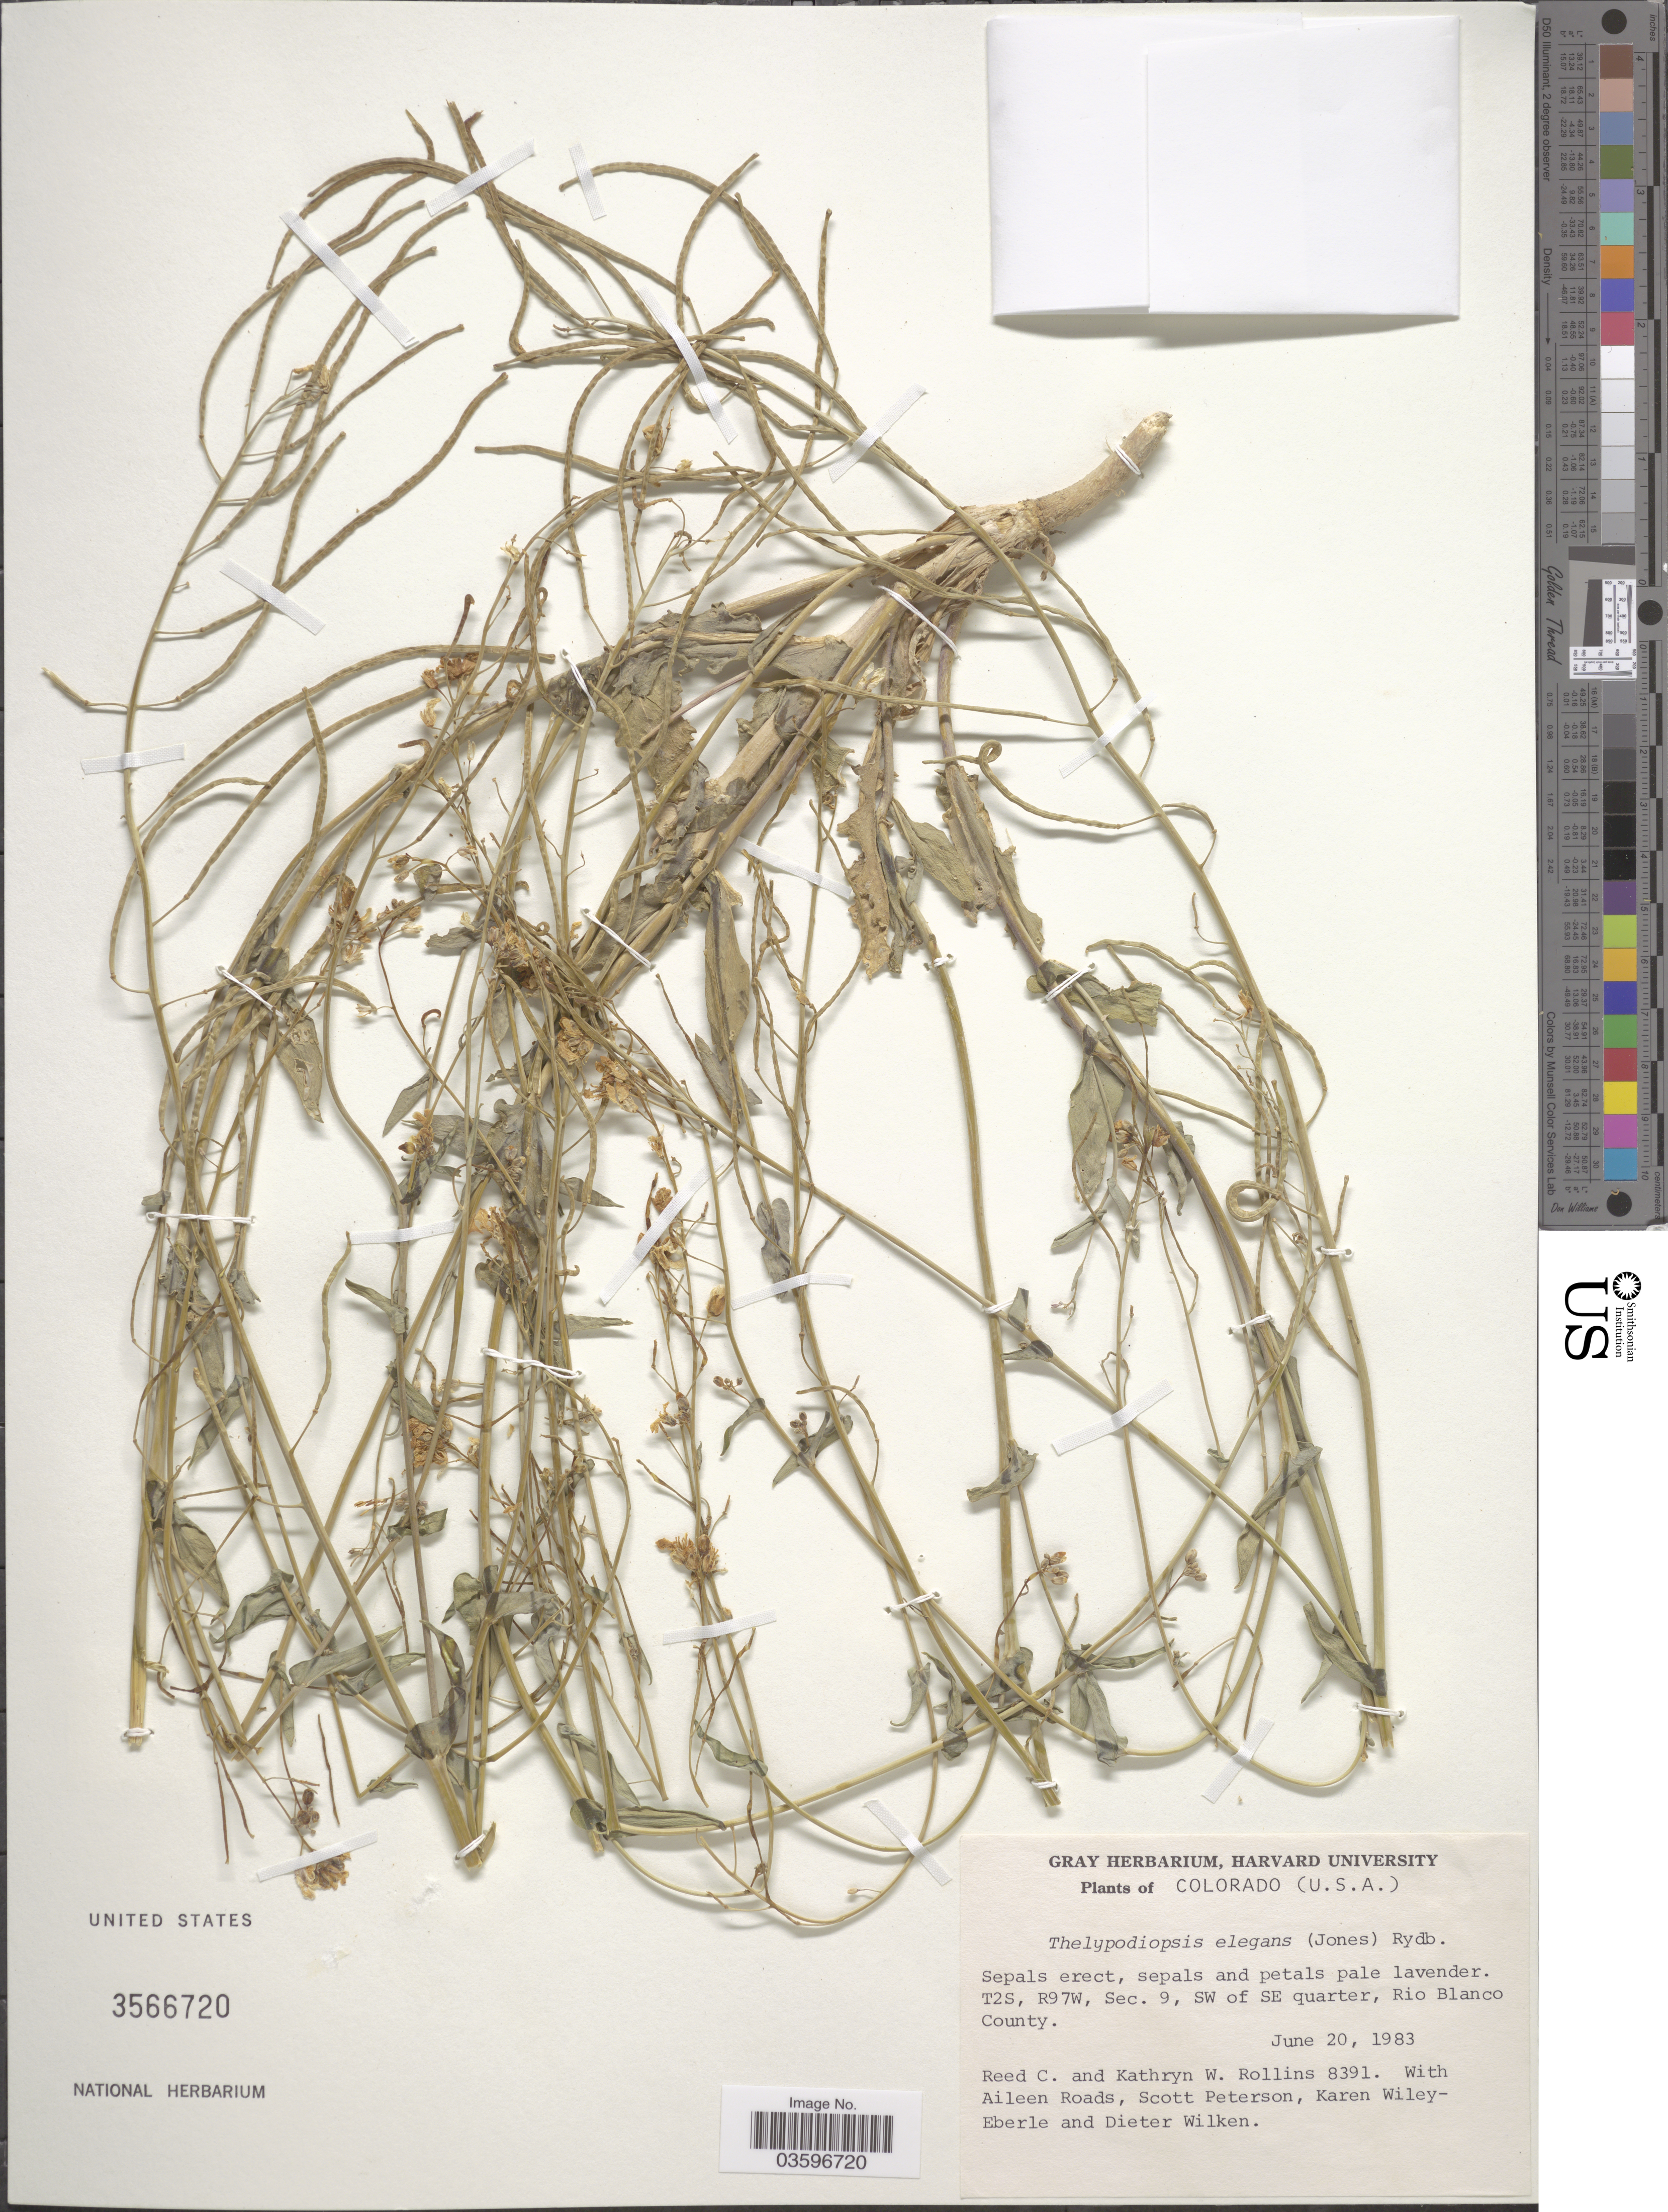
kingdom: Plantae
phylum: Tracheophyta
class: Magnoliopsida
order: Brassicales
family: Brassicaceae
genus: Thelypodiopsis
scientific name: Thelypodiopsis elegans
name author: (M.E. Jones) Rydb.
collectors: R. C. Rollins, K. W. Rollins, A. Roads, S. Peterson & et al.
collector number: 8391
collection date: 1983-06-20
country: United States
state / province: Colorado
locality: T2S, R97W, Sec. 9, SW of SE quarter, Rio Blanco County.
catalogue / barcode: US 3566720